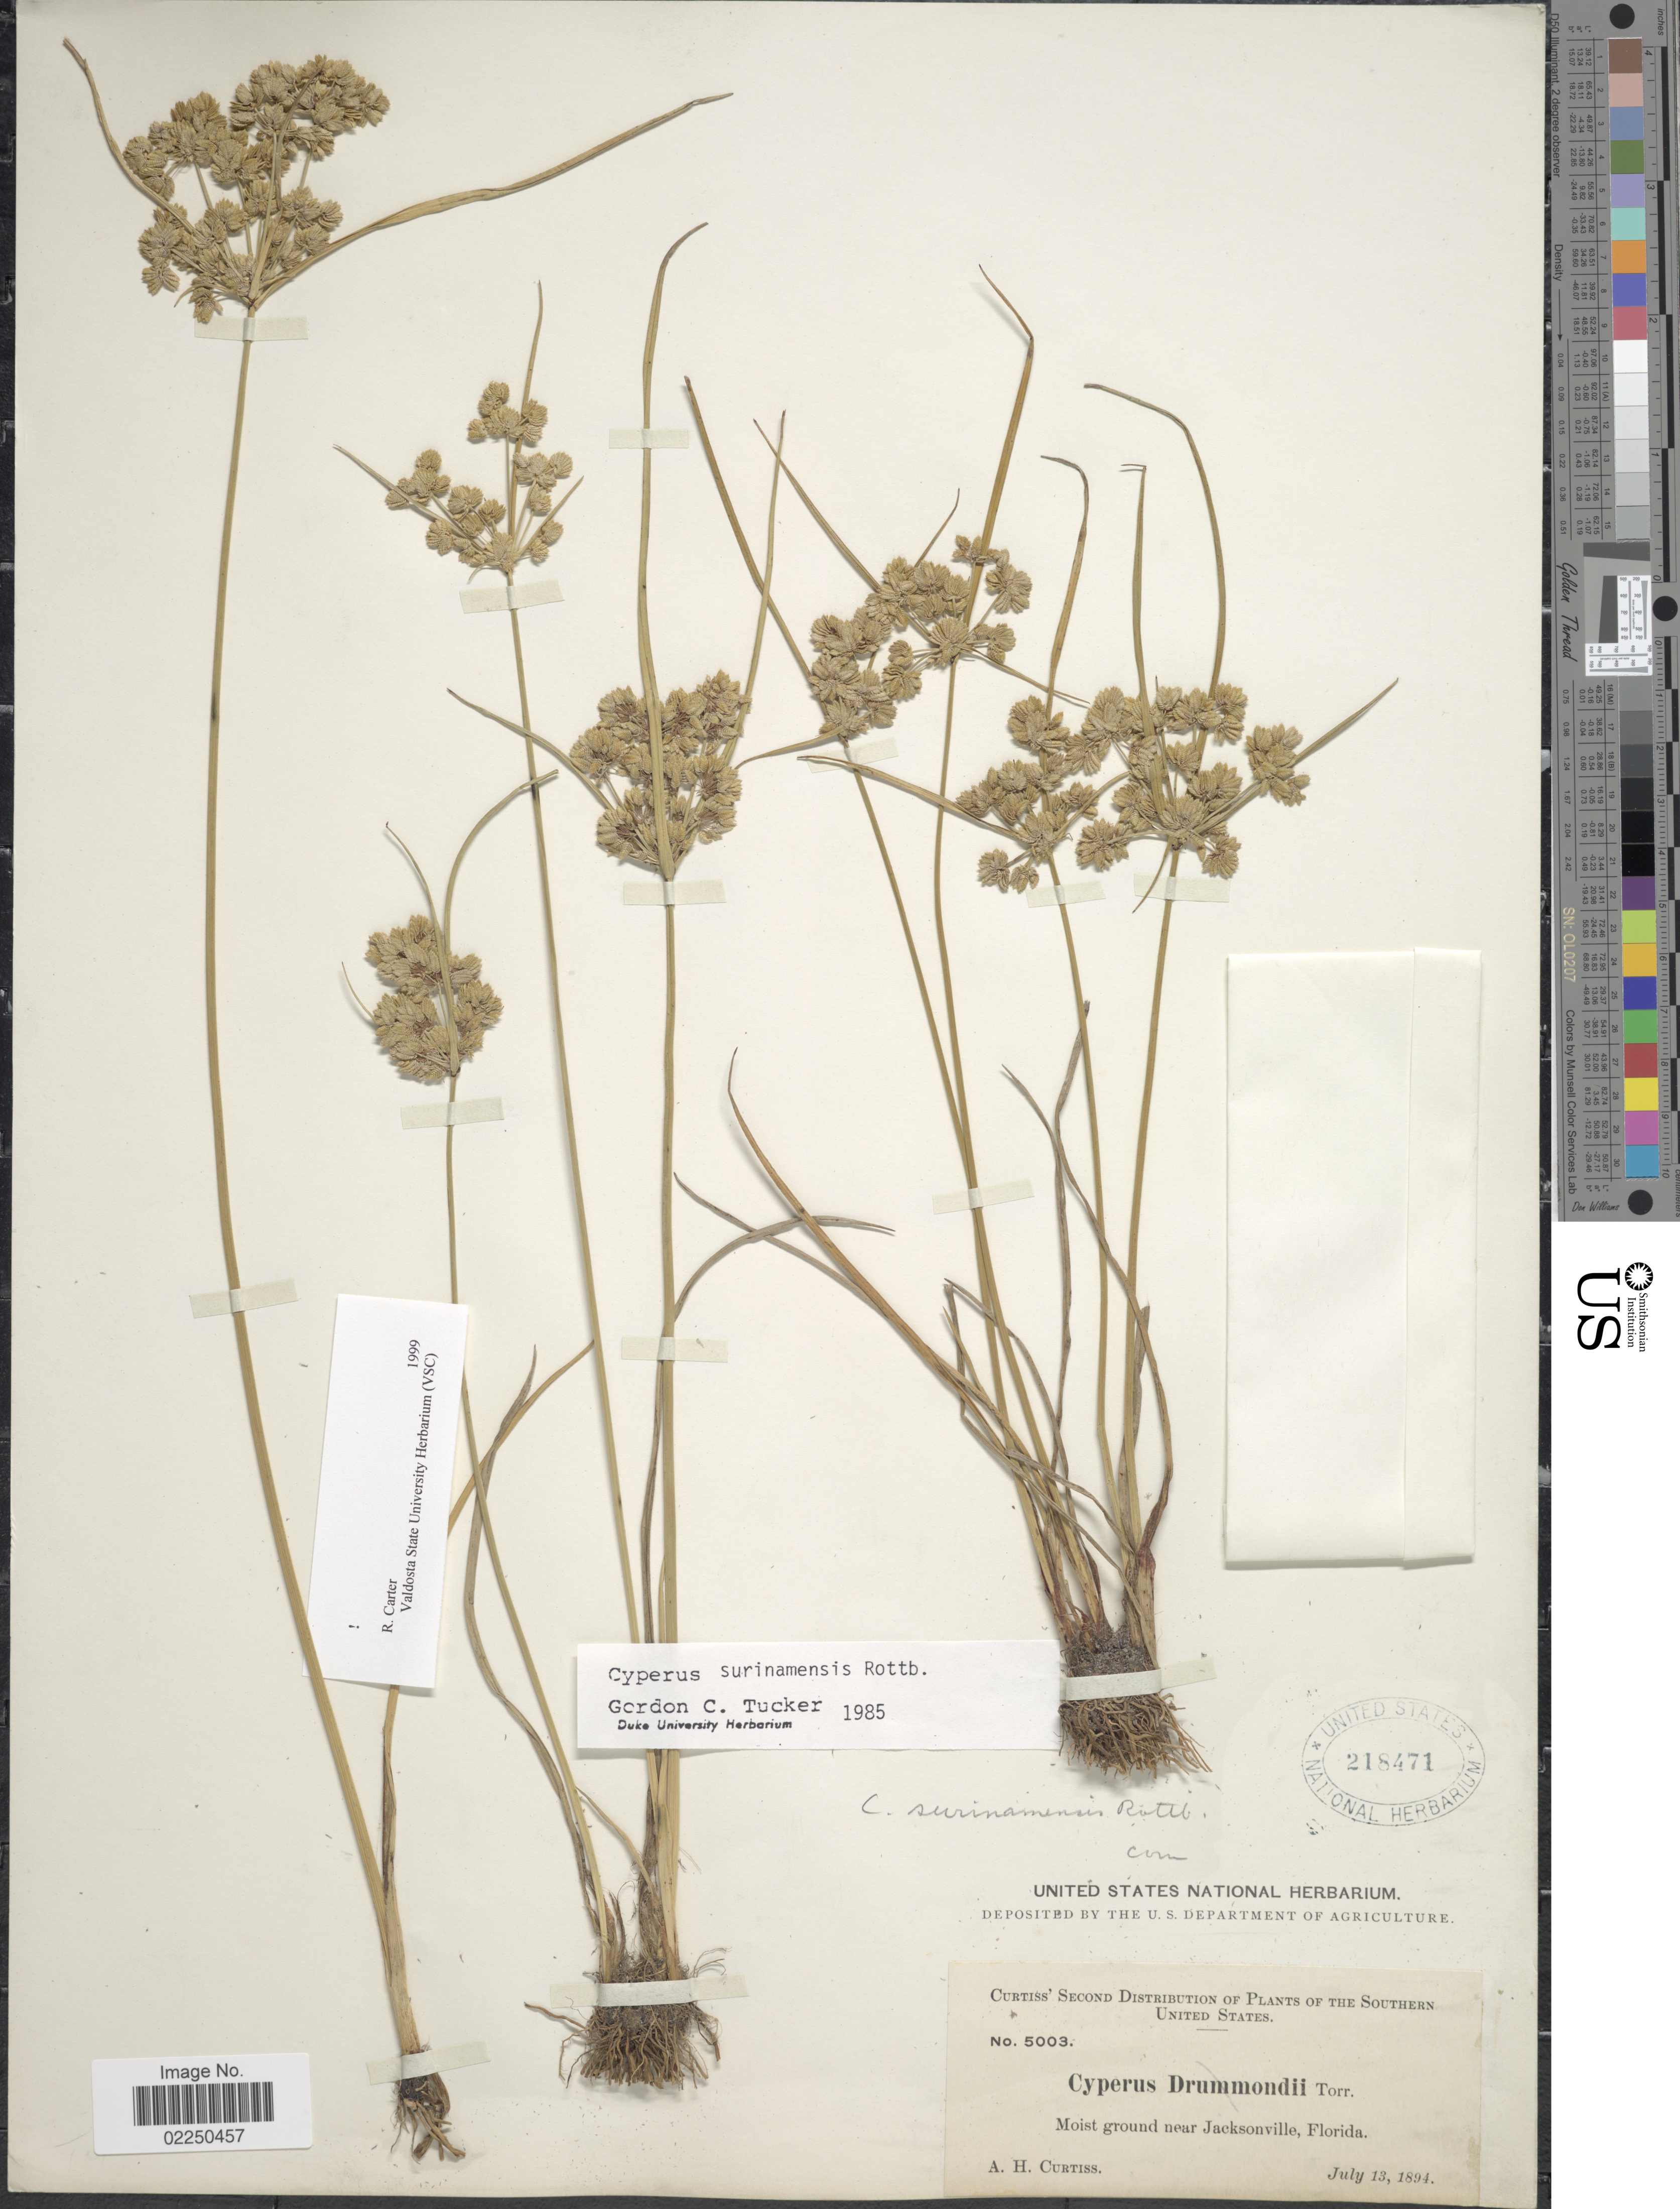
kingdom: Plantae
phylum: Tracheophyta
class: Liliopsida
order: Poales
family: Cyperaceae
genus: Cyperus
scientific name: Cyperus surinamensis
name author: Rottb.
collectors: A. H. Curtiss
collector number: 5003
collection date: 1894-07-13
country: United States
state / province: Florida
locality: Southern. Moist ground near Jacksonville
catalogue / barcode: US 218471